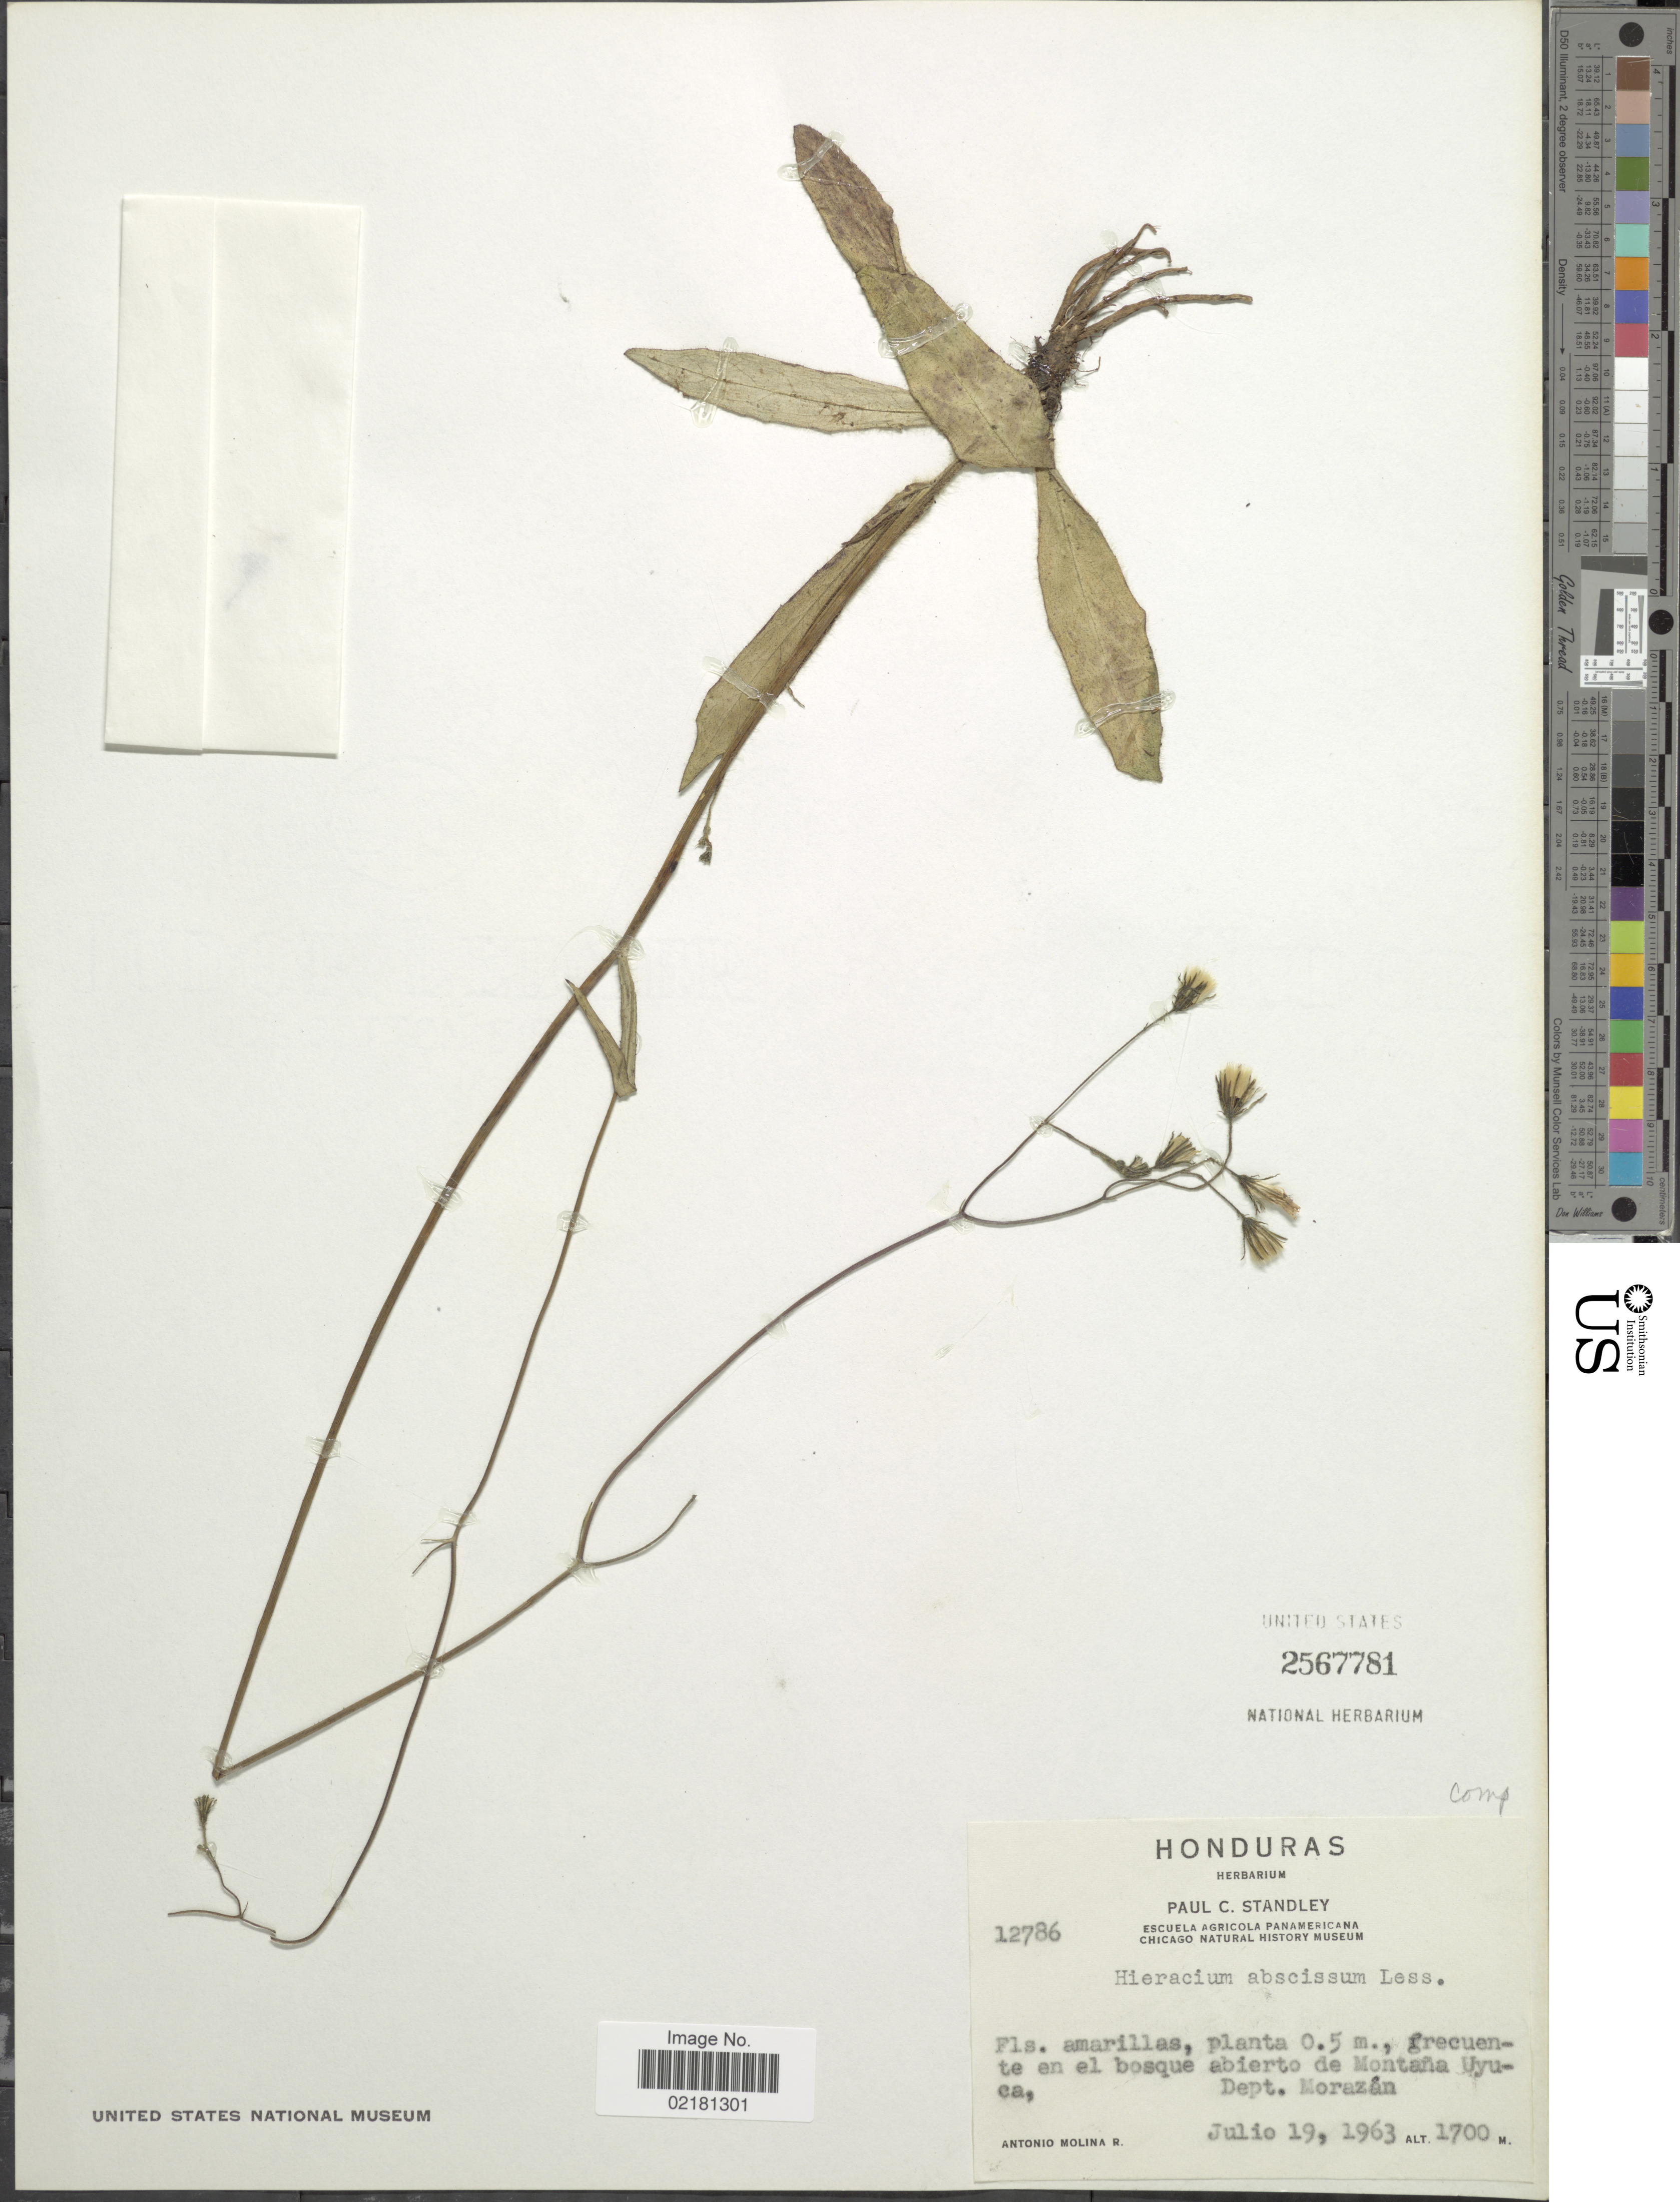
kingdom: Plantae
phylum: Tracheophyta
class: Magnoliopsida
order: Asterales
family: Asteraceae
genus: Hieracium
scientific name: Hieracium abscissum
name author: Less.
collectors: A. Molina R.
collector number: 12786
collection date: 1963-07-19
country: Honduras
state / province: Fco. Morazán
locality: En el bosque abierto de Montaña Uyuca, Dept. Morazan.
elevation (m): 1700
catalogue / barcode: US 2567781